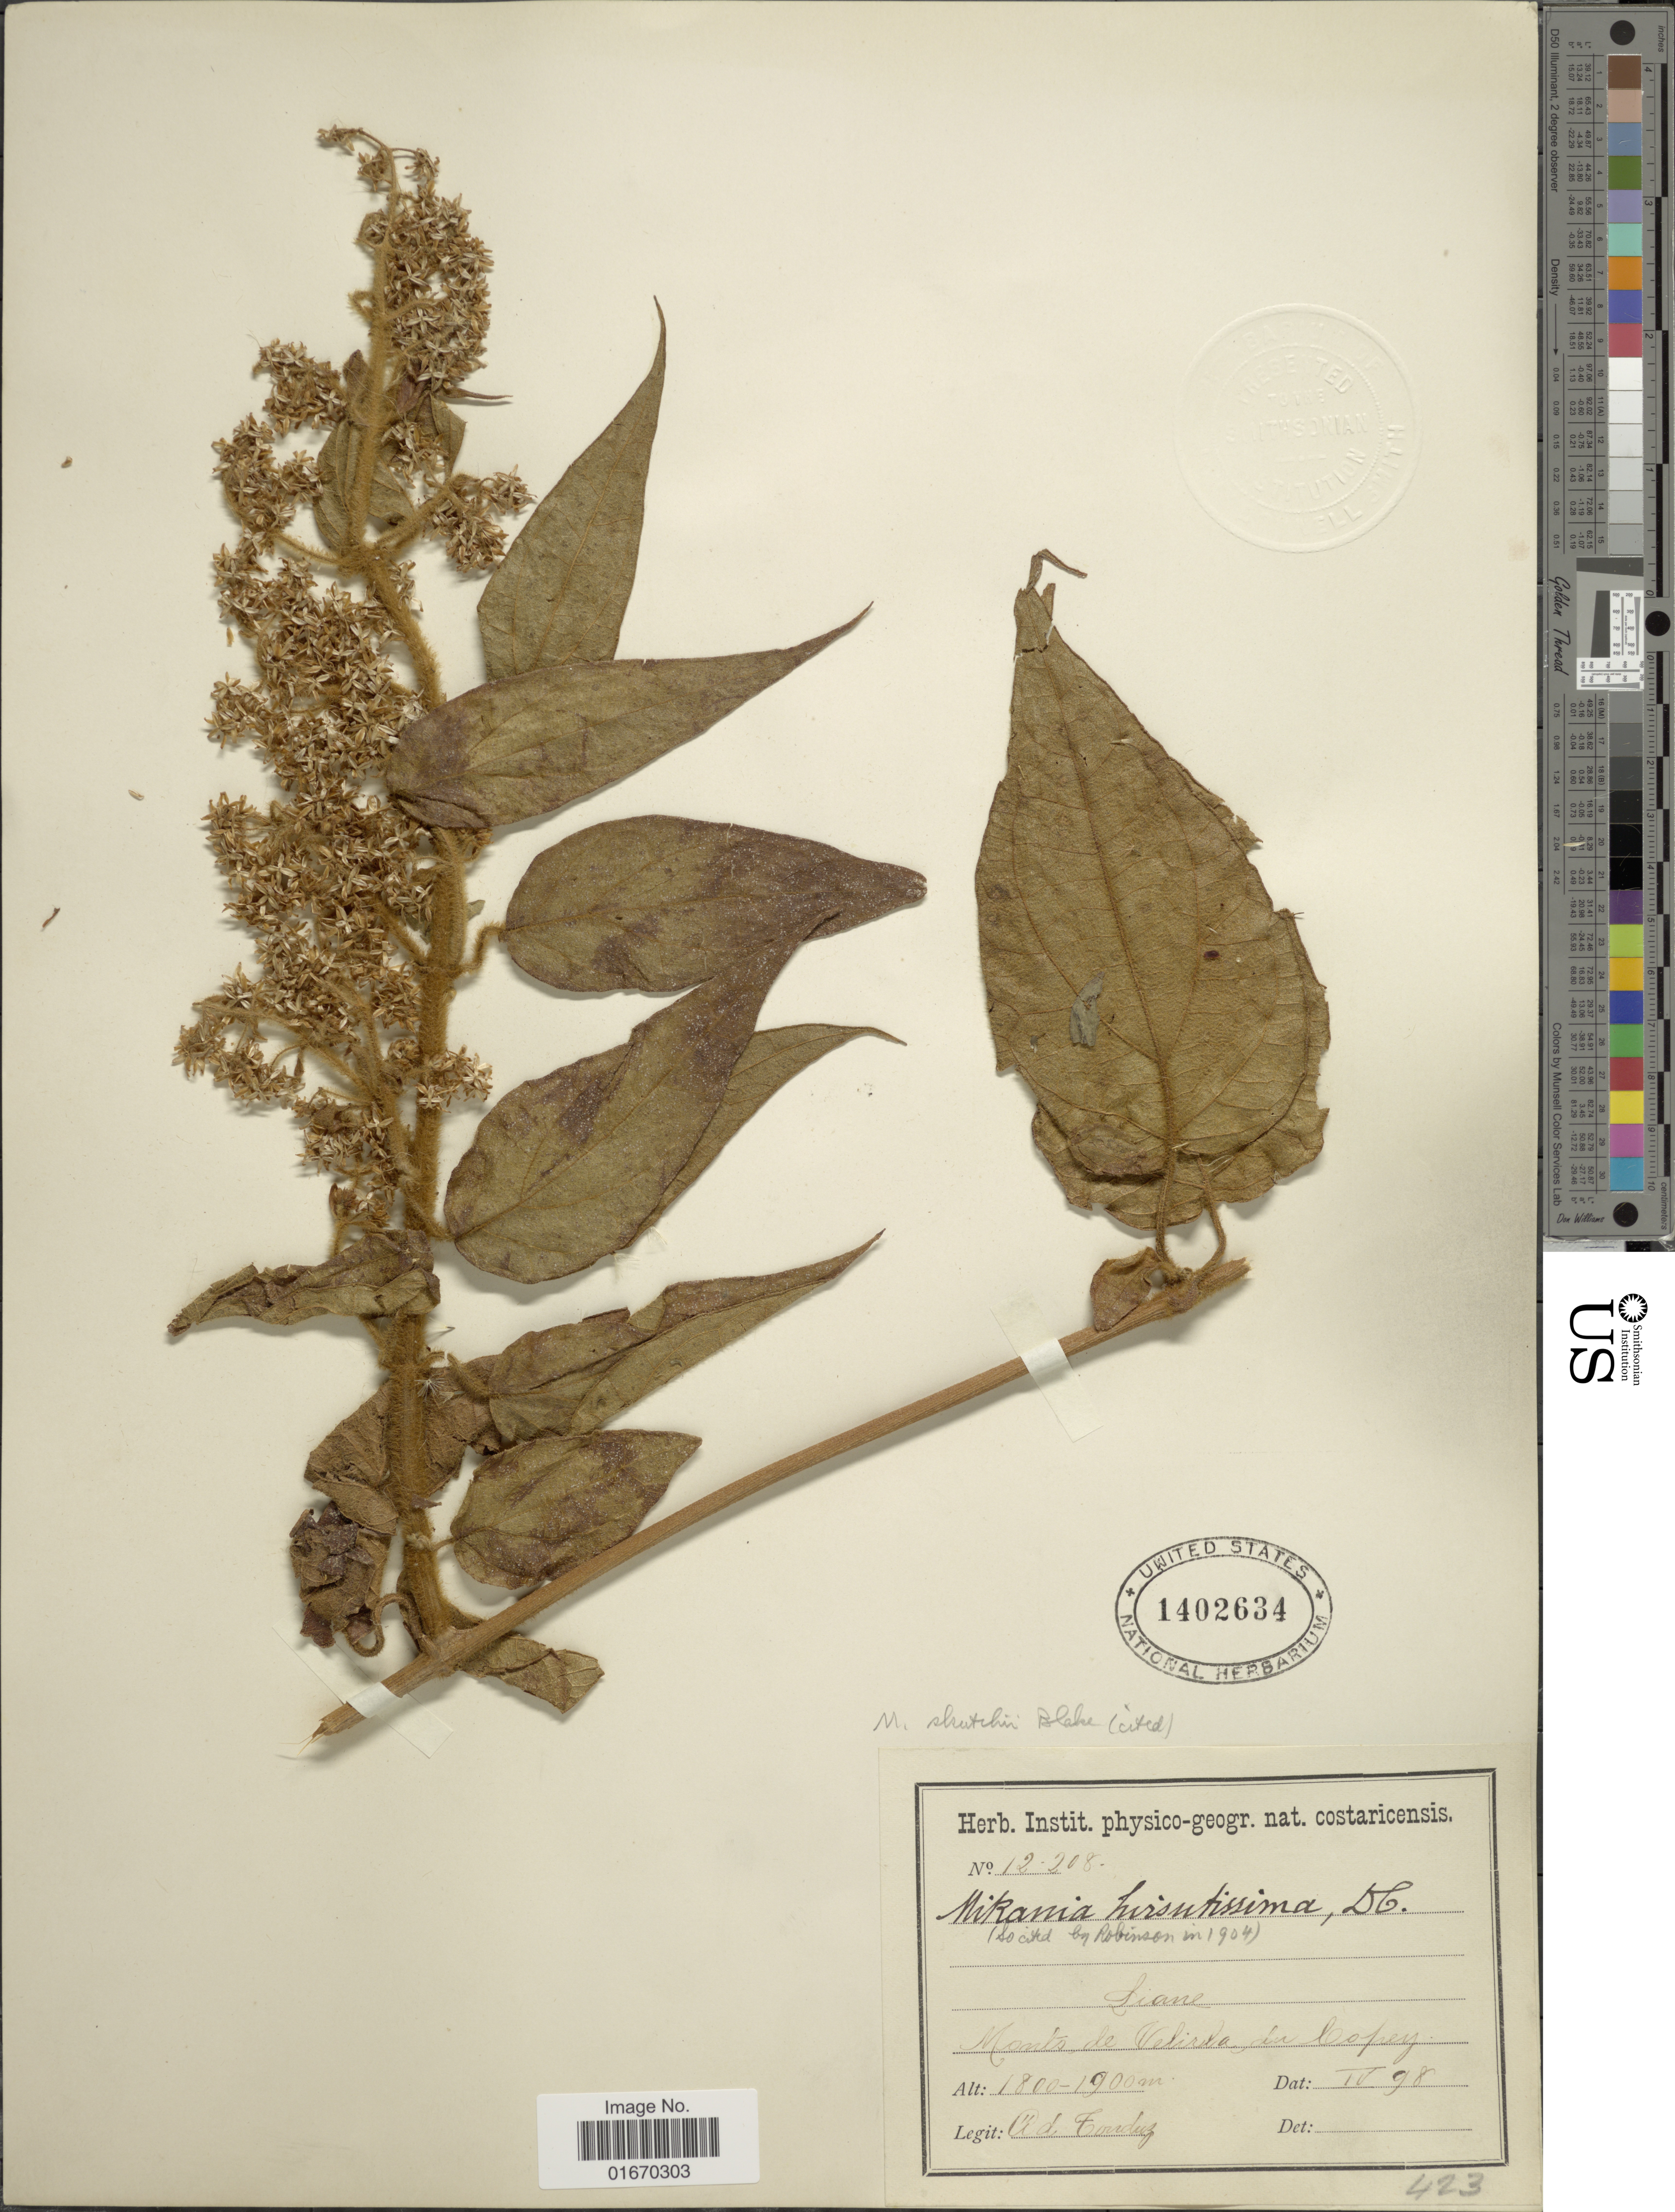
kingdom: Plantae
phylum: Tracheophyta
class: Magnoliopsida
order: Asterales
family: Asteraceae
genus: Mikania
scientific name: Mikania banisteriae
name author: DC.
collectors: A. Tonduz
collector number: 12208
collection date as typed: Transcribed d/m/y: /4/98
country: Costa Rica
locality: Liane, Monts de Velirla du Copey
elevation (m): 1800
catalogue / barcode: US 1402634